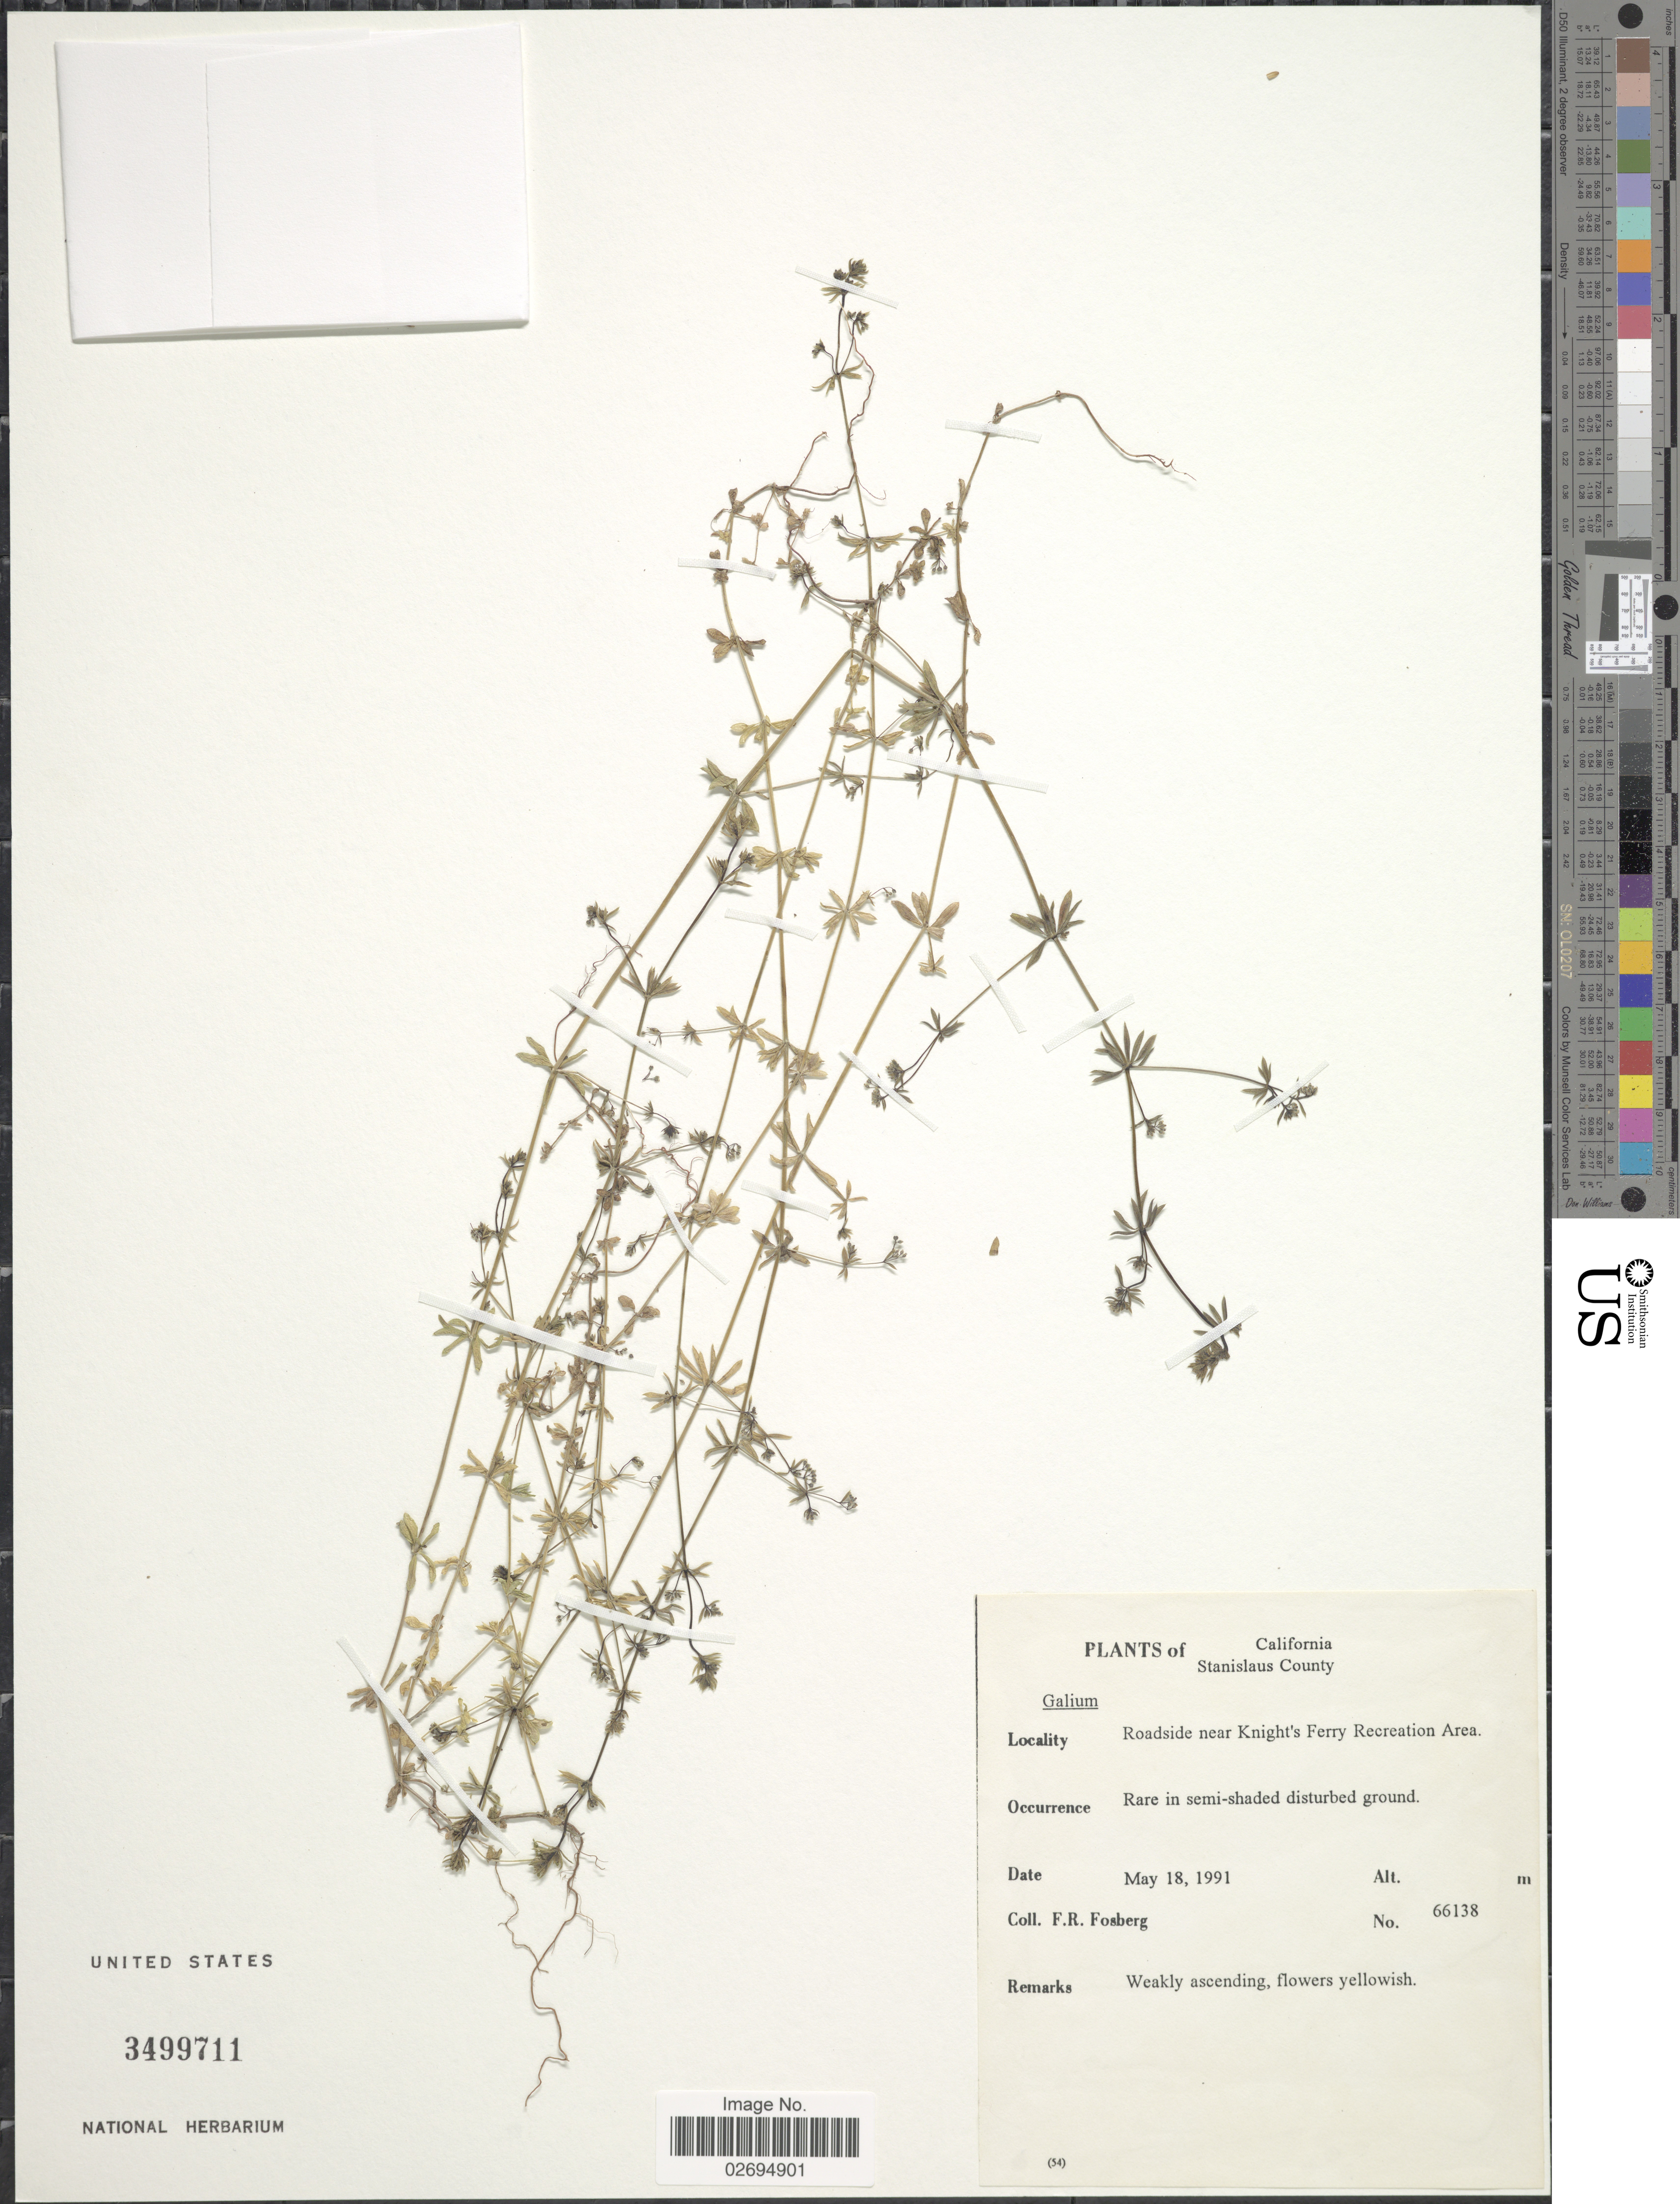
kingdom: Plantae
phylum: Tracheophyta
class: Magnoliopsida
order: Gentianales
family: Rubiaceae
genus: Galium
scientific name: Galium sp.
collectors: F. R. Fosberg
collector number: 66138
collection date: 1991-05-18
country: United States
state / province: California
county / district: Stanislaus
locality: Stanislaus County, Roadside near Knight's Ferry Recreation Area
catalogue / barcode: US 3499711